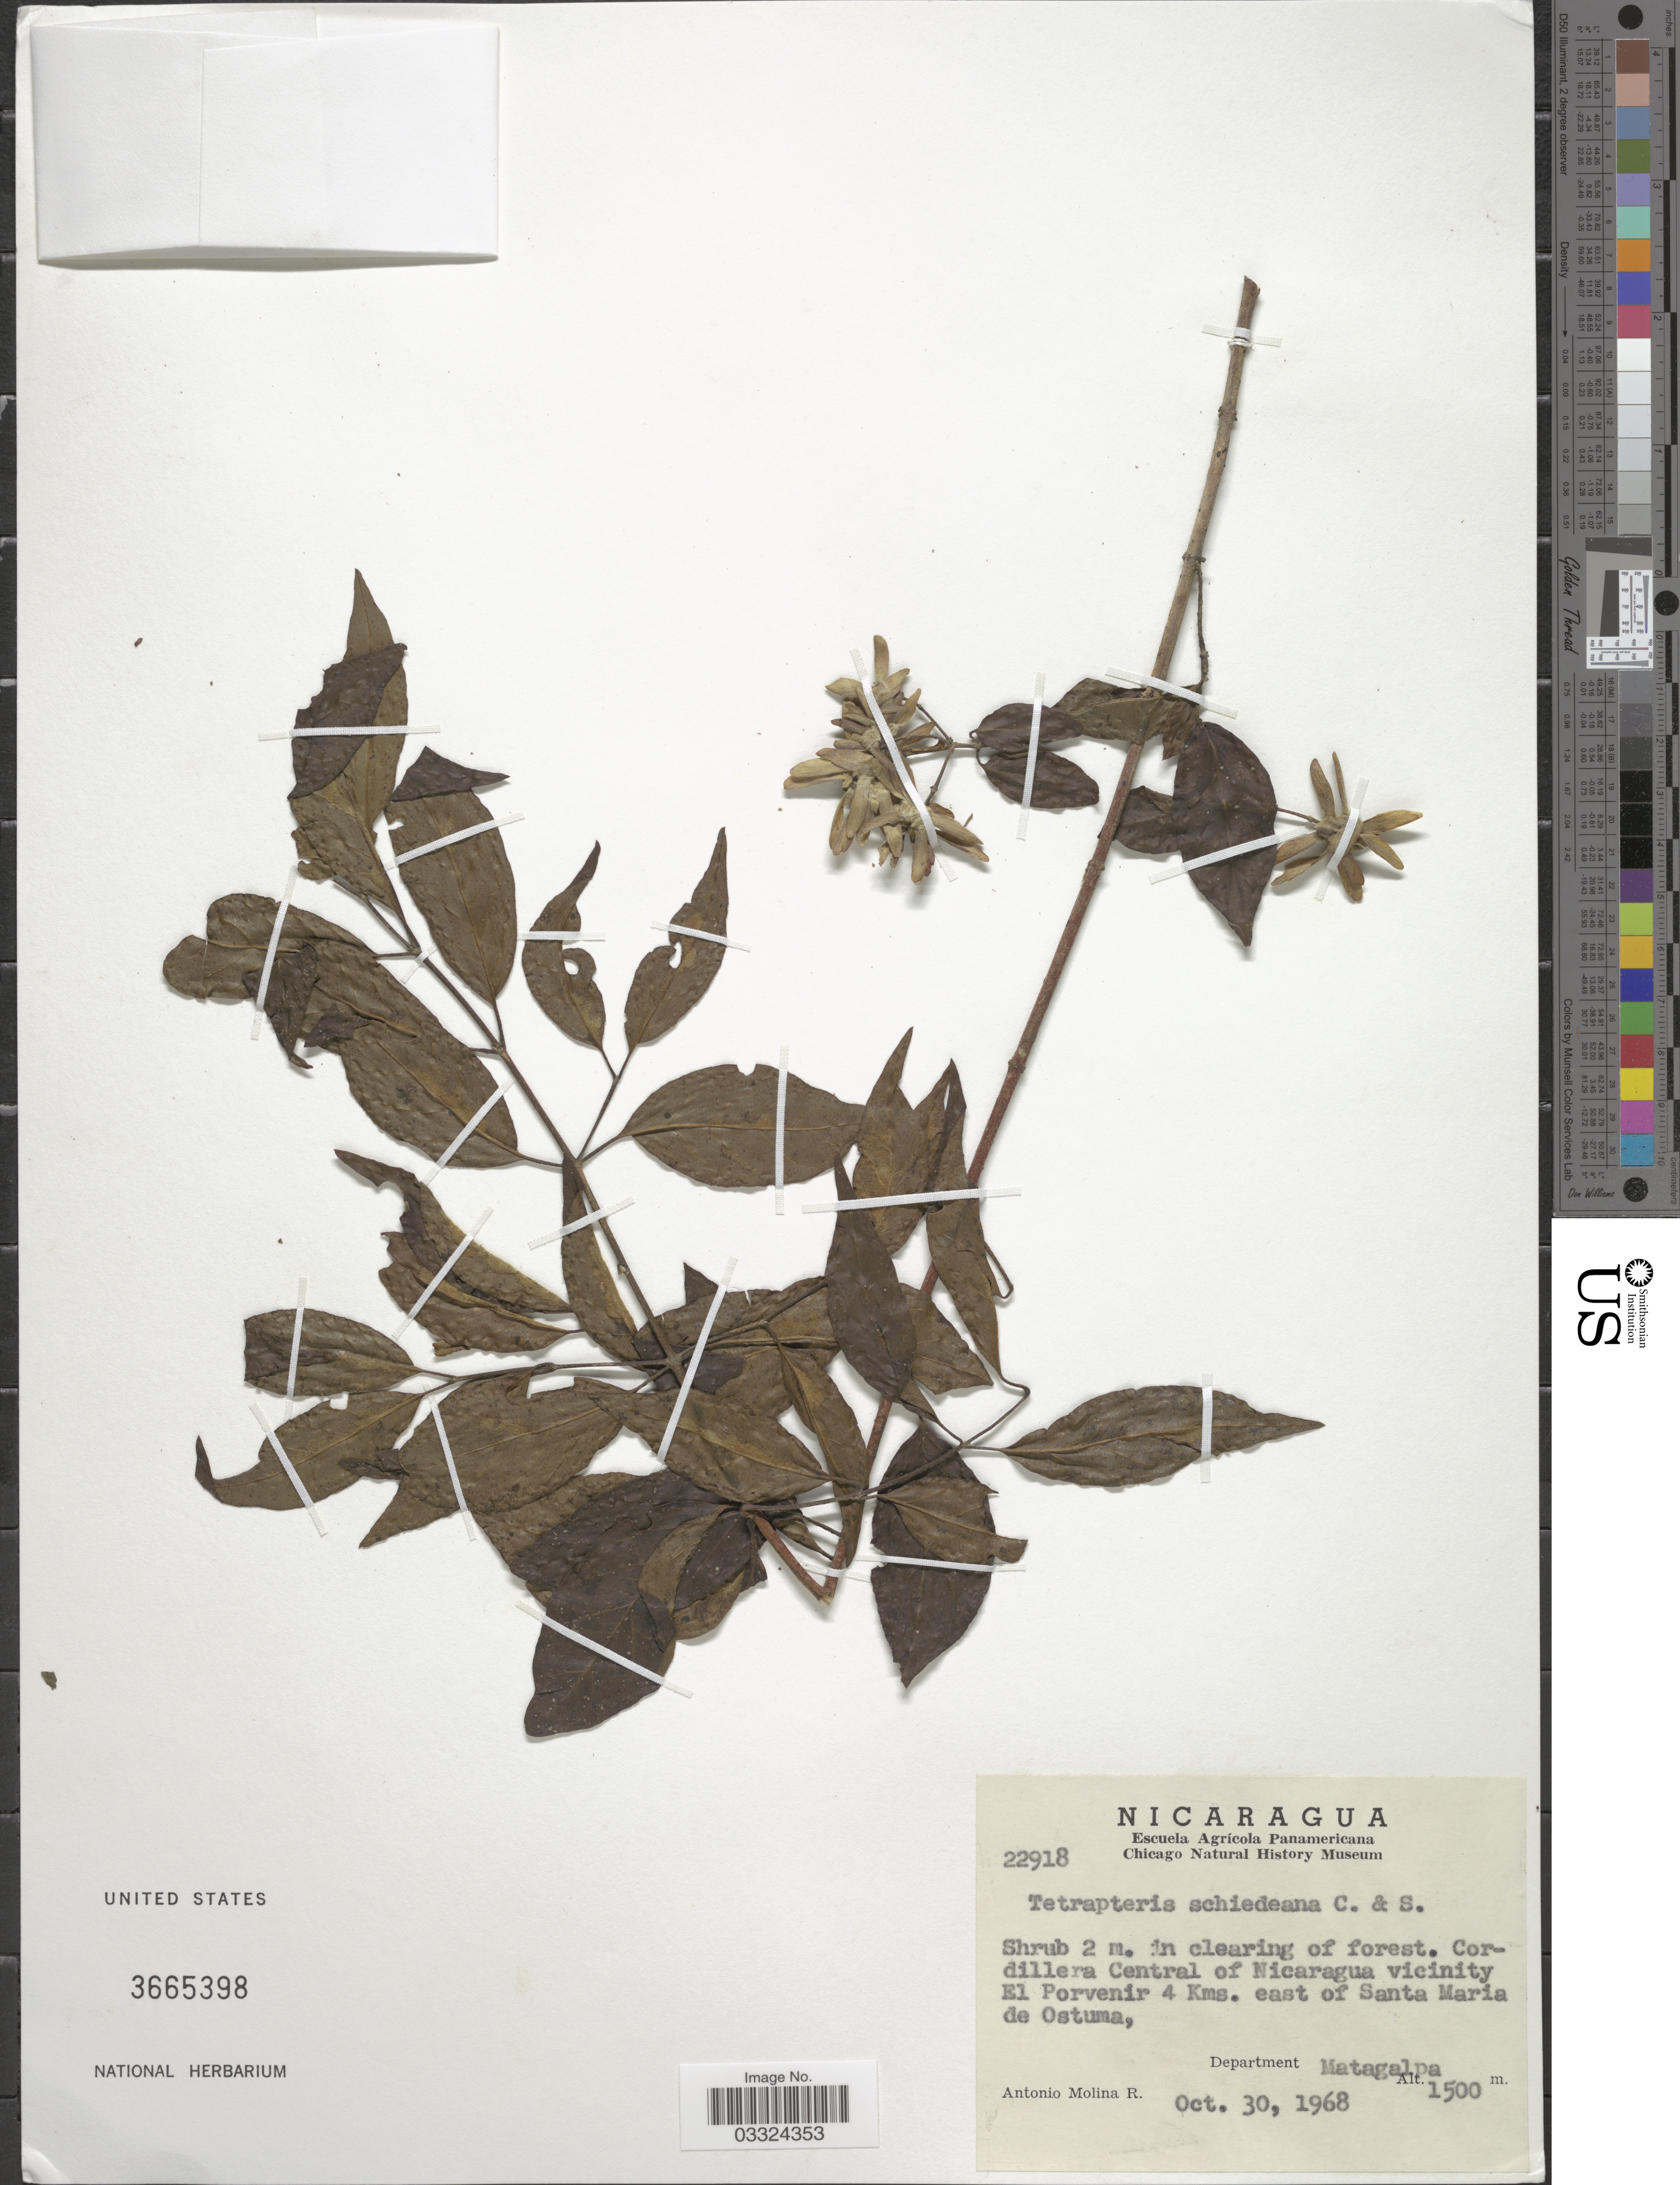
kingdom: Plantae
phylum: Tracheophyta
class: Magnoliopsida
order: Malpighiales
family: Malpighiaceae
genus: Tetrapterys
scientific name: Tetrapterys schiedeana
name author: Schltdl. & Cham.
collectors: A. Molina R.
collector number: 22918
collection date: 1968-10-30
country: Nicaragua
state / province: Matagalpa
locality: Cordillera Central of Nicaragua vicinity El Porvenir 4 Kms. east of Santa Maria de Ostuma, Department Matagalpa.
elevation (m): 1500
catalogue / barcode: US 3665398